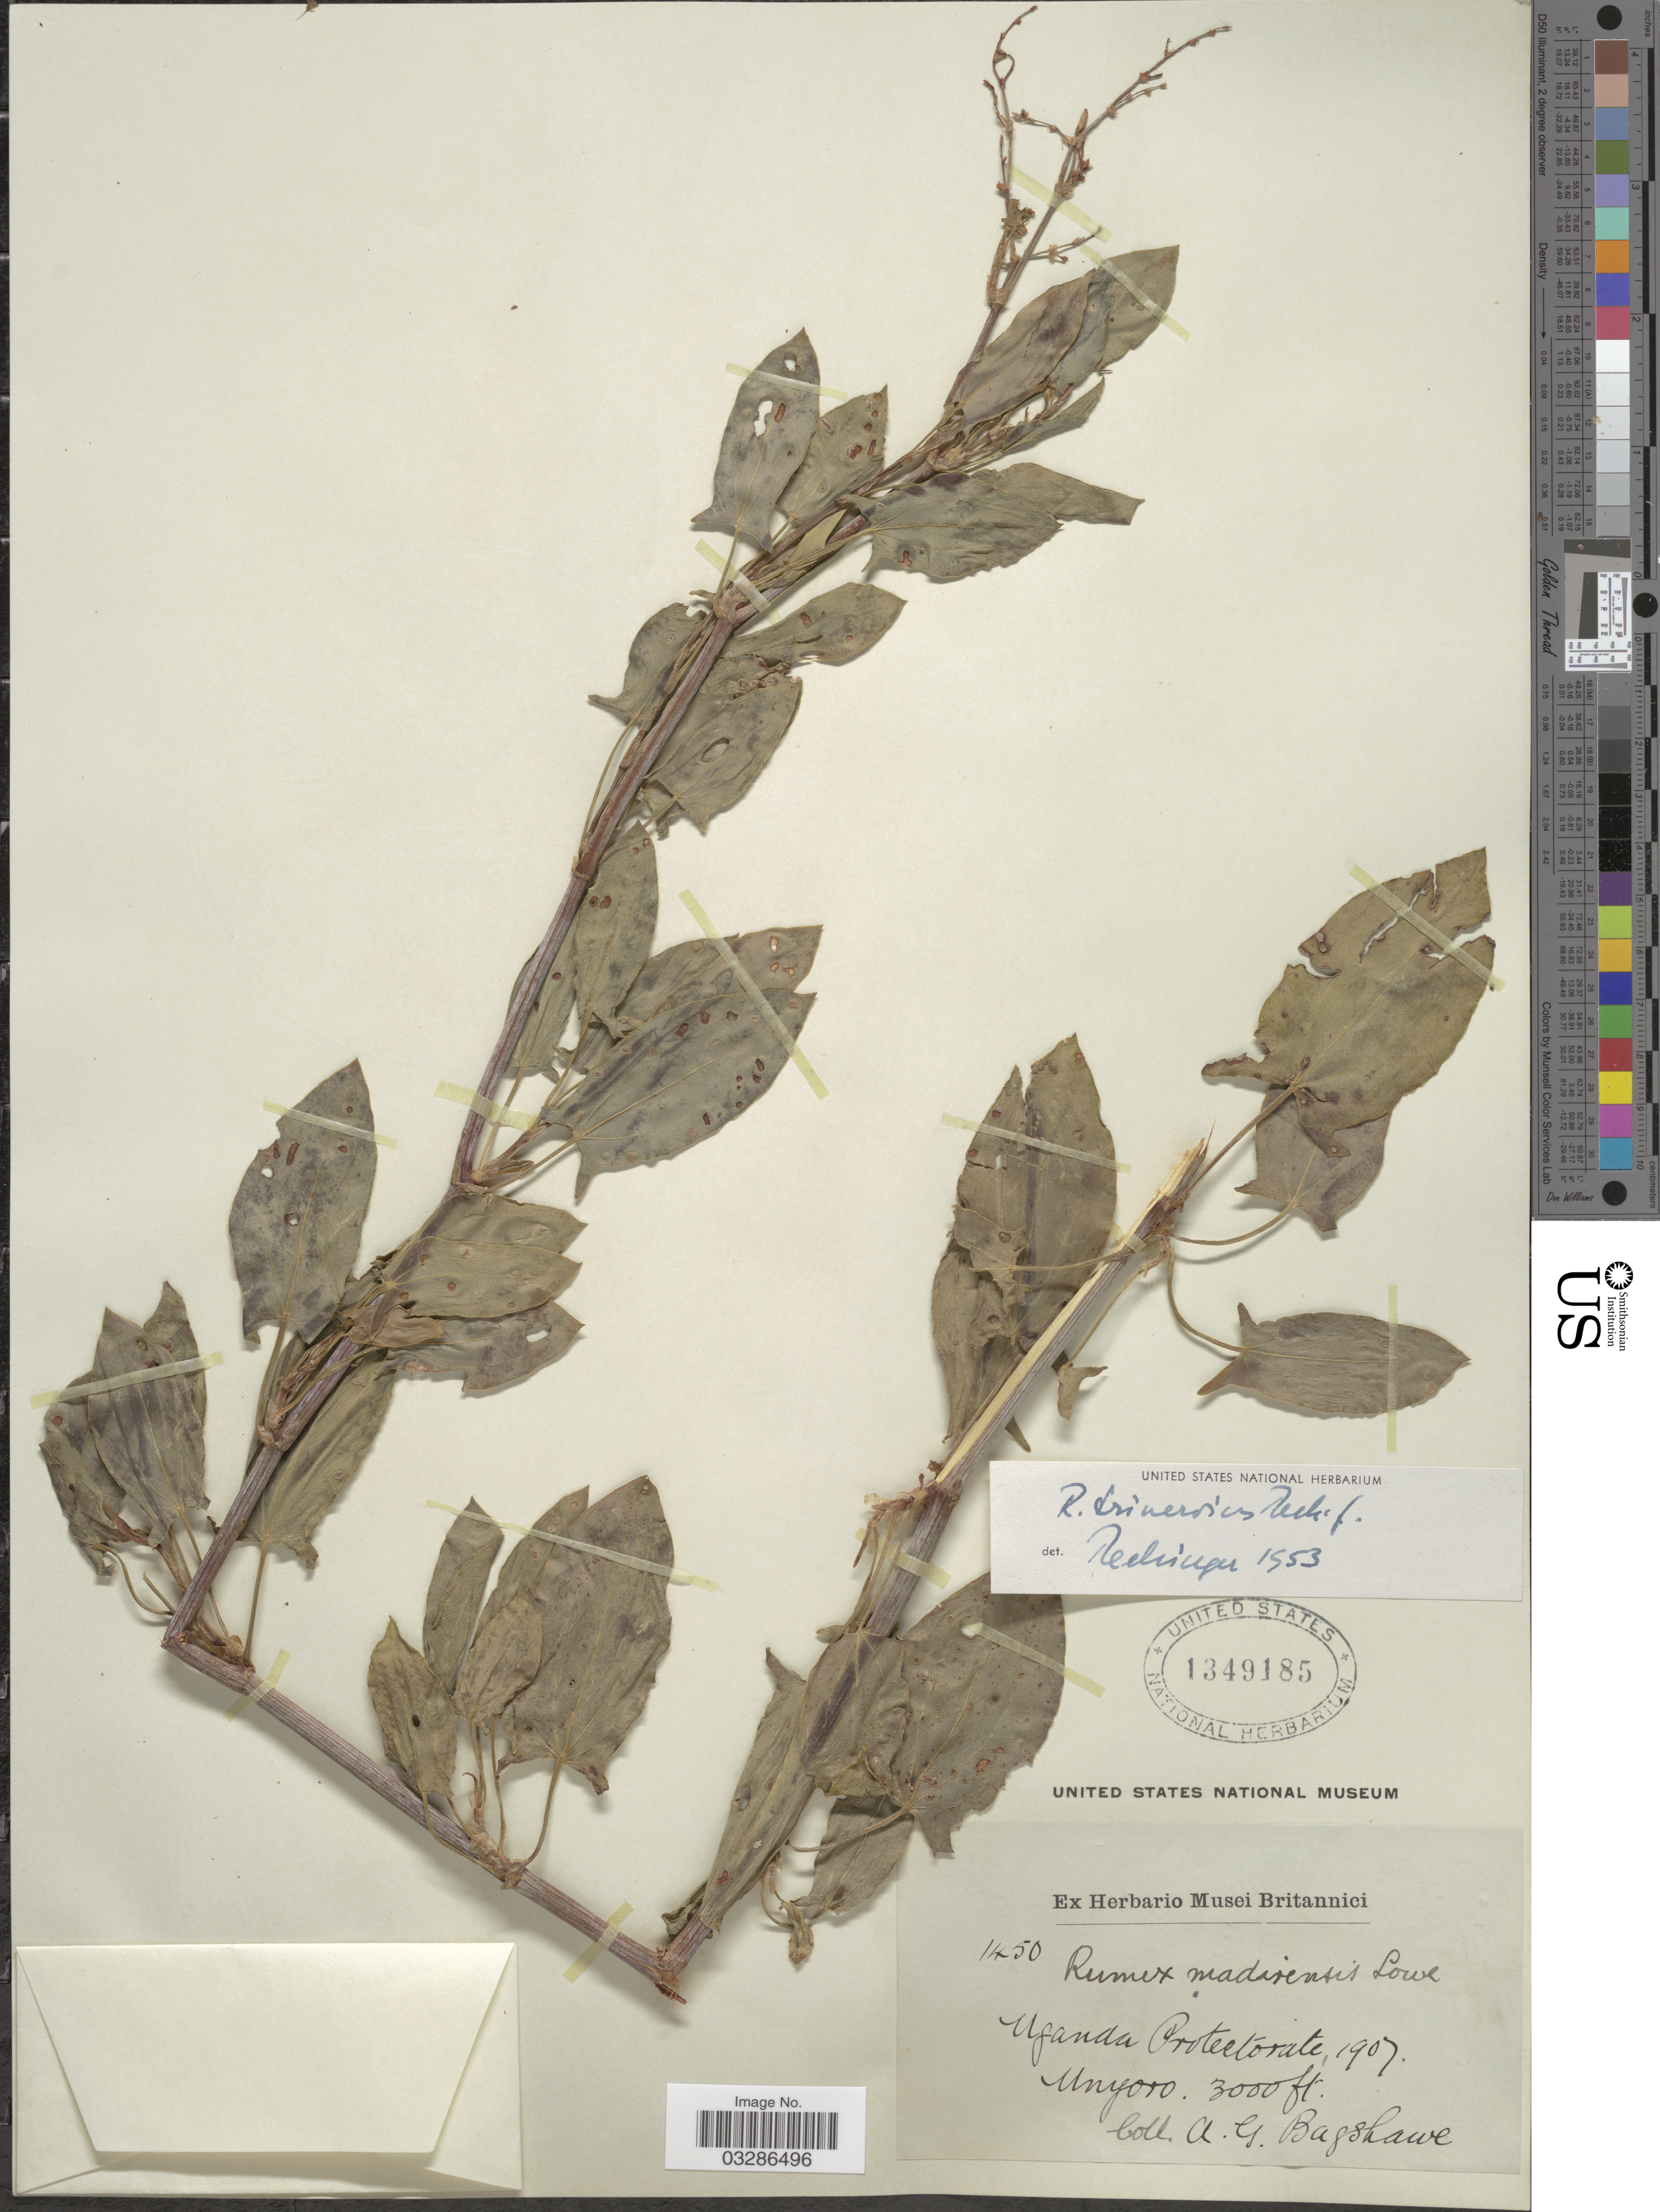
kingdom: Plantae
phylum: Tracheophyta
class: Magnoliopsida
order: Caryophyllales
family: Polygonaceae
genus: Rumex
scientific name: Rumex trinervius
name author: Rech. f.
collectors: A. Bagshawe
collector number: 1450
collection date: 1907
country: Uganda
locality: Protectorate, Unyoro.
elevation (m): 914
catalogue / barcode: US 1349185